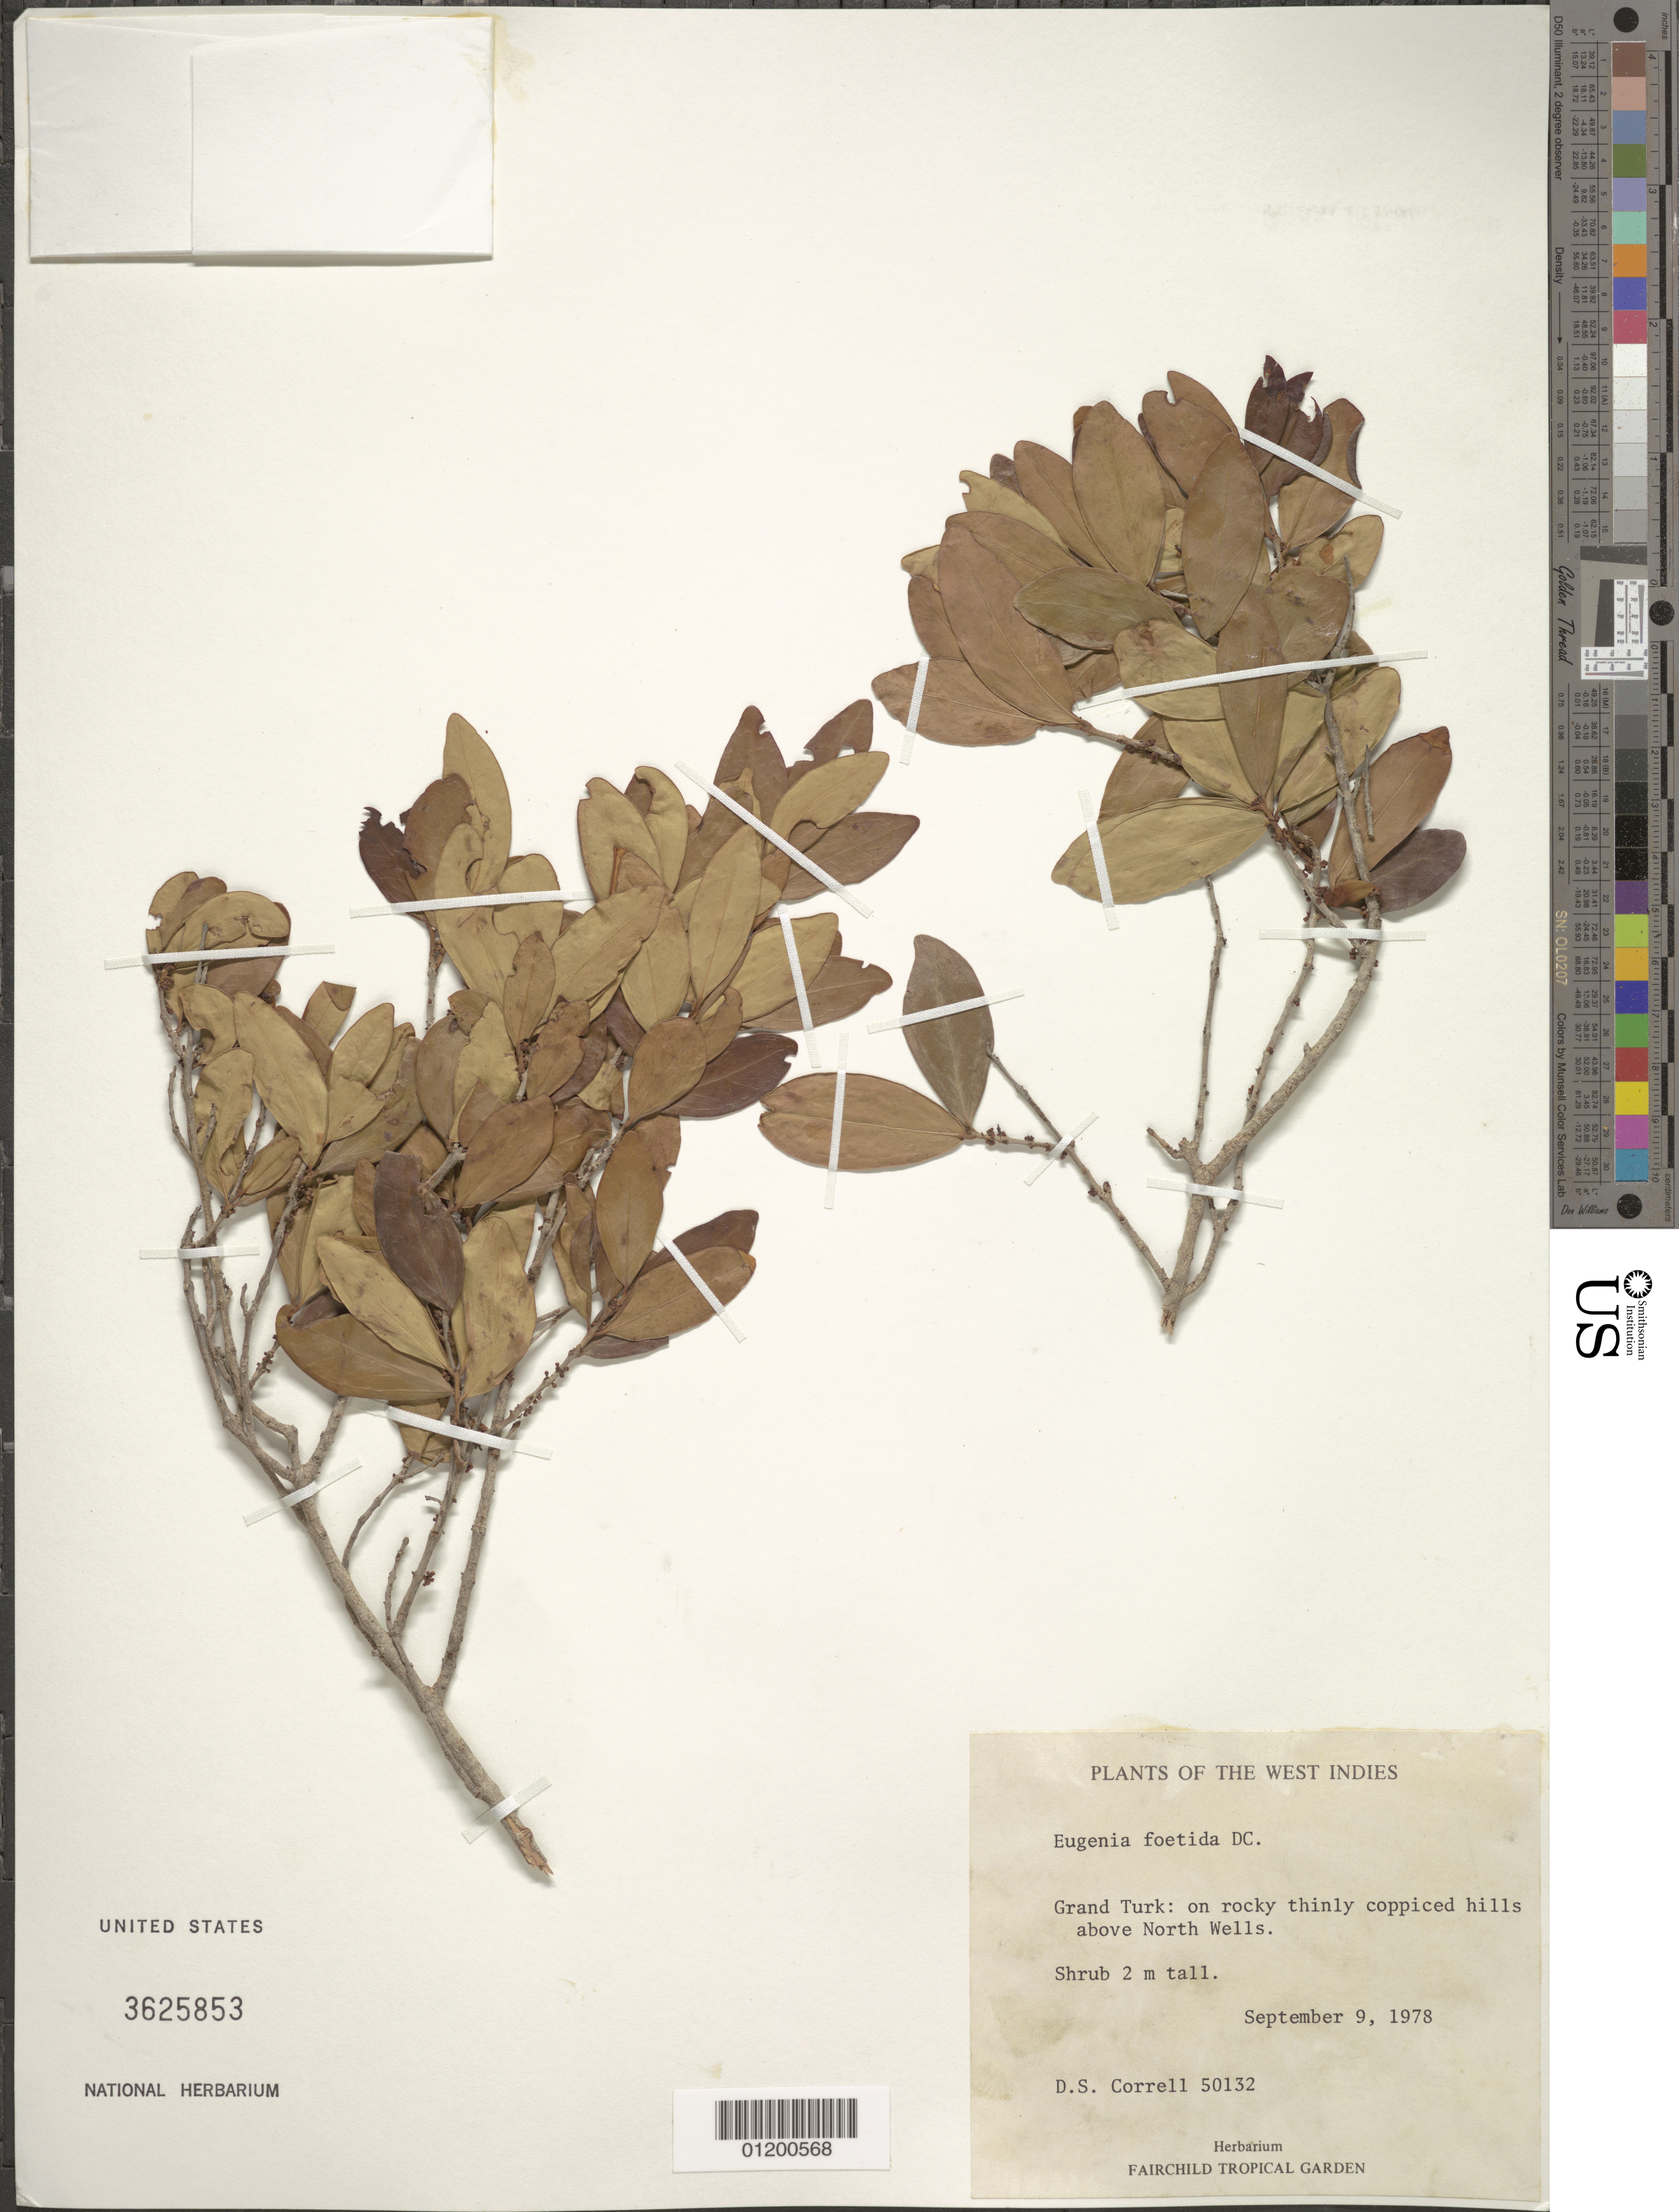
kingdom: Plantae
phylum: Tracheophyta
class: Magnoliopsida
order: Myrtales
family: Myrtaceae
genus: Eugenia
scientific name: Eugenia foetida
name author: Pers.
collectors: D. S. Correll et al.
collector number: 50132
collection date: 1978-09-09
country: Bahamas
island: Grand Turk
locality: On rocky thinly coppiced hills above North Wells.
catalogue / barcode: US 3625853